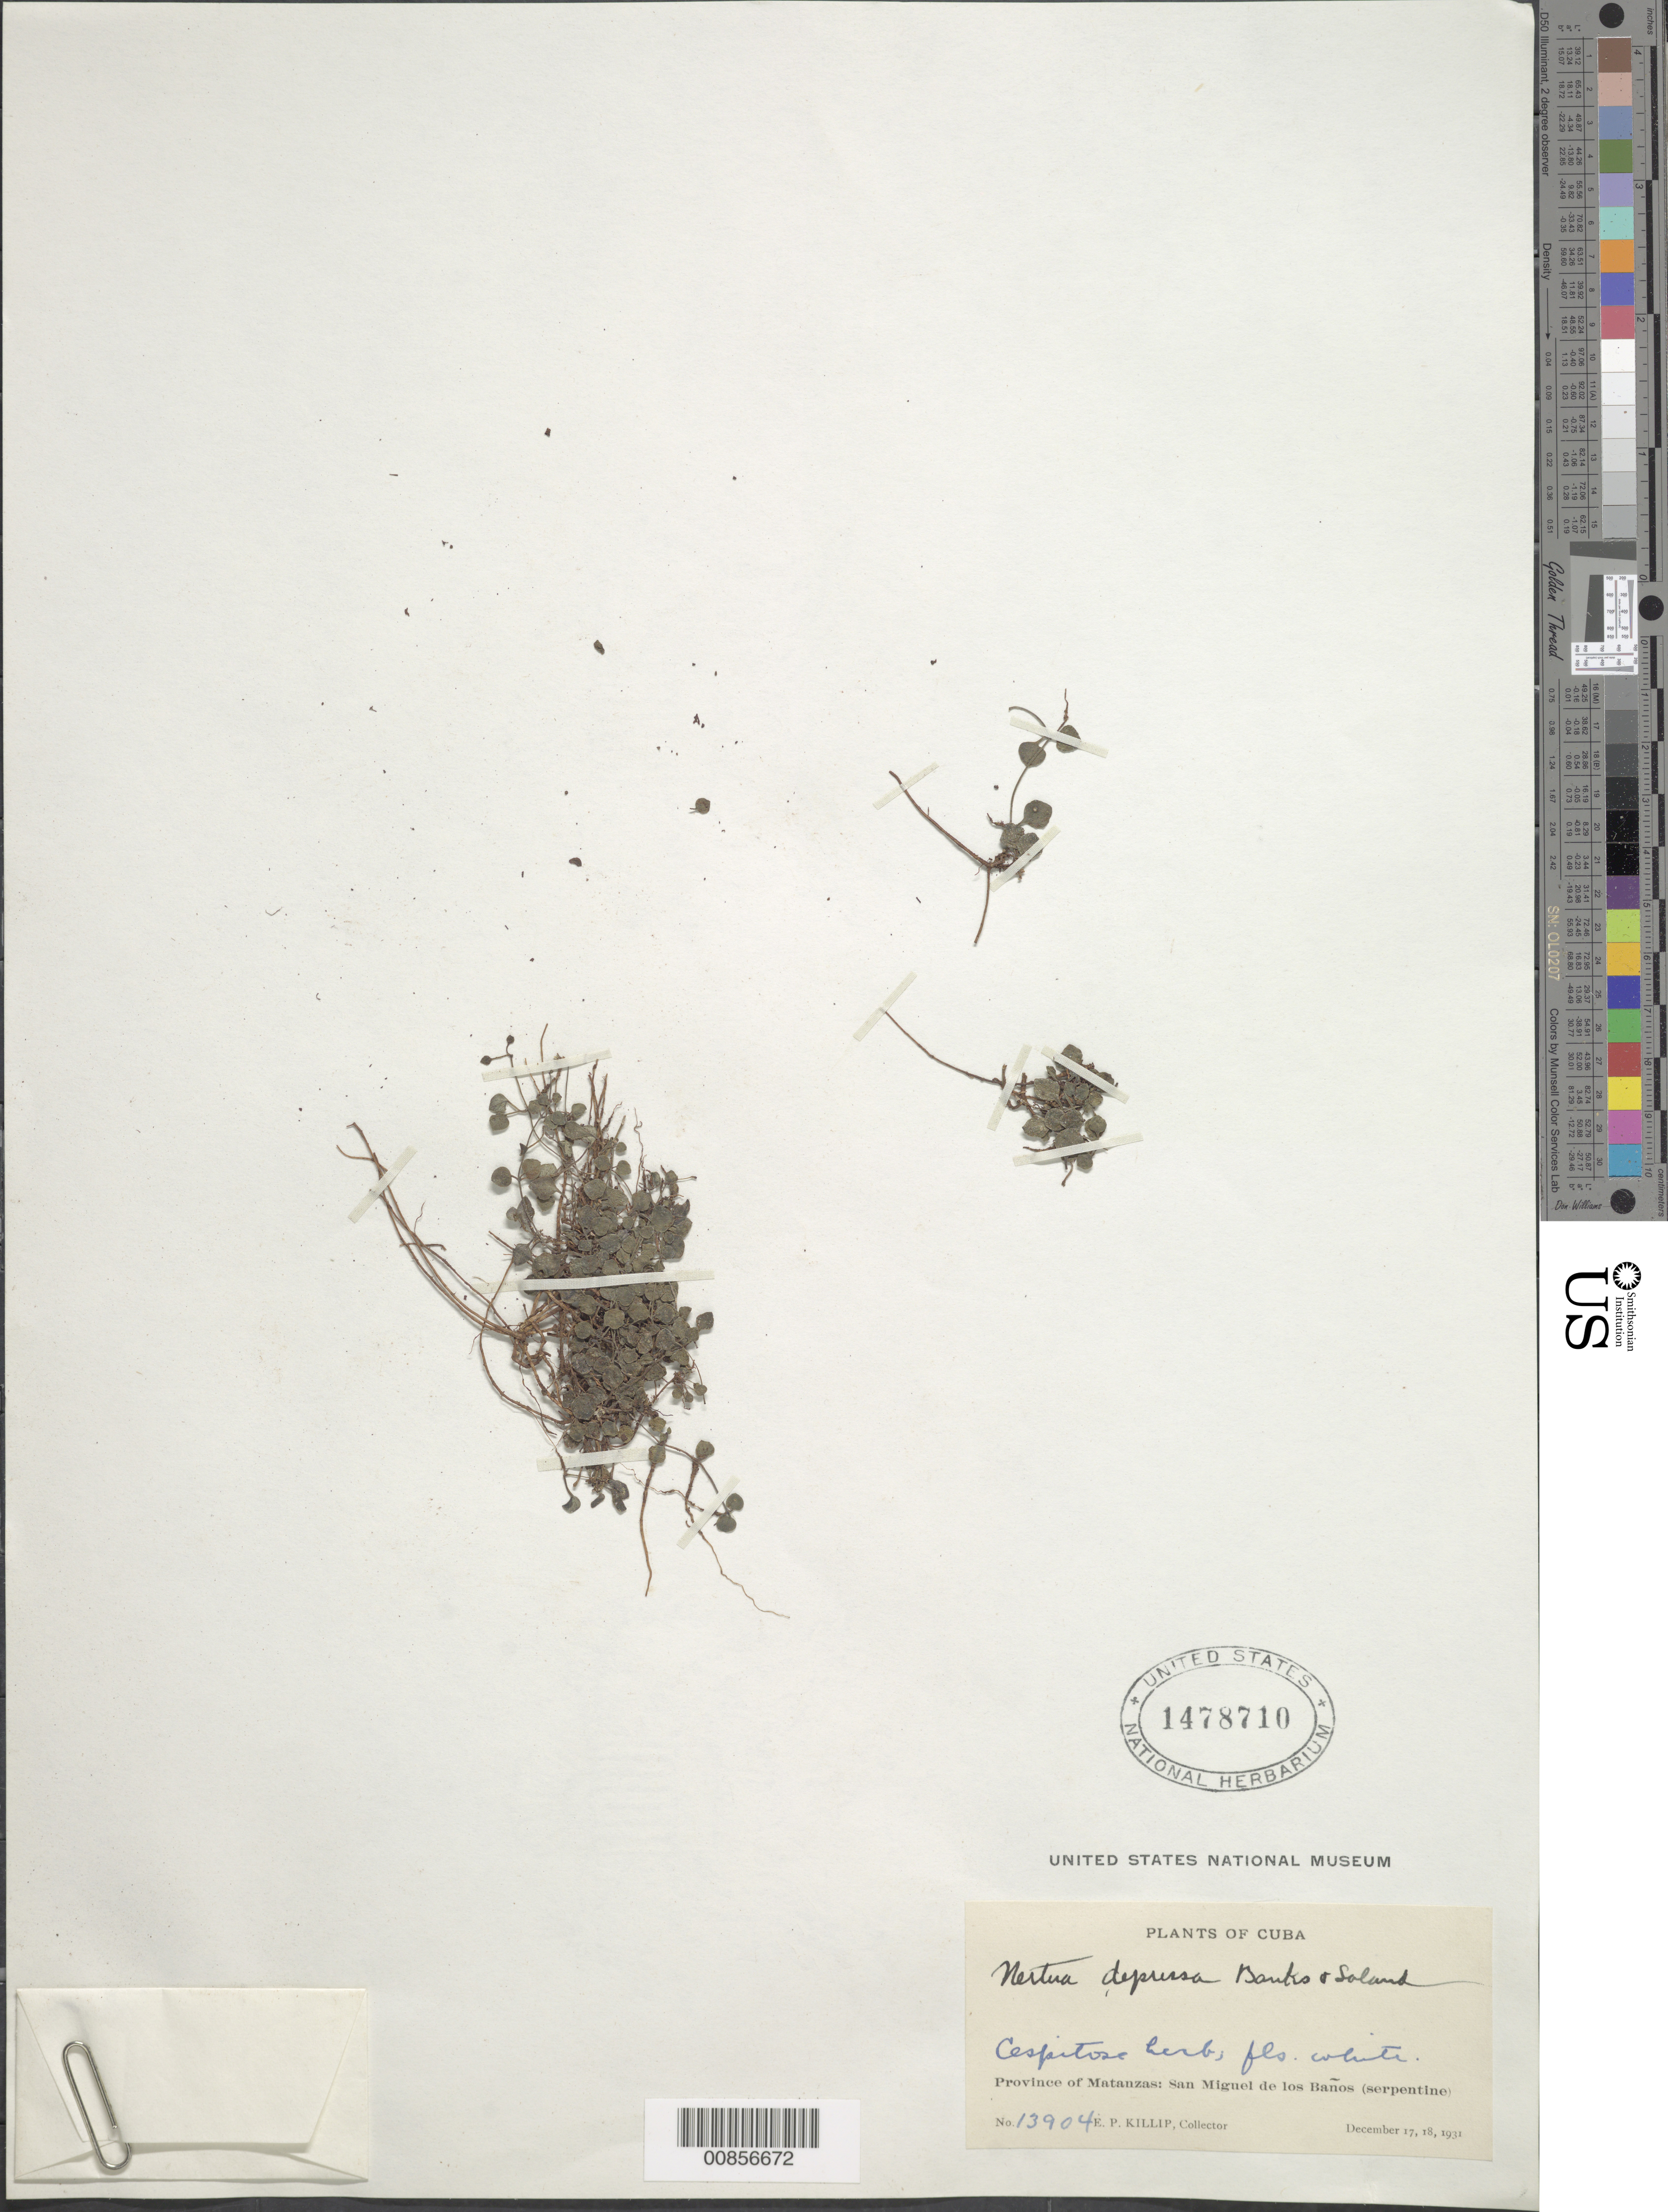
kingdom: Plantae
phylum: Tracheophyta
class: Magnoliopsida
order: Gentianales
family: Rubiaceae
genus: Peratanthe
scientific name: Peratanthe cubensis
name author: Urb.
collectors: E. P. Killip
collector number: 13904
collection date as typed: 17 Dec 1931 to 18 Dec 1931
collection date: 1931-12-17/1931-12-18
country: Cuba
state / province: Matanzas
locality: San Miguel de los Banos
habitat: On serpentine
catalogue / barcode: US 1478710